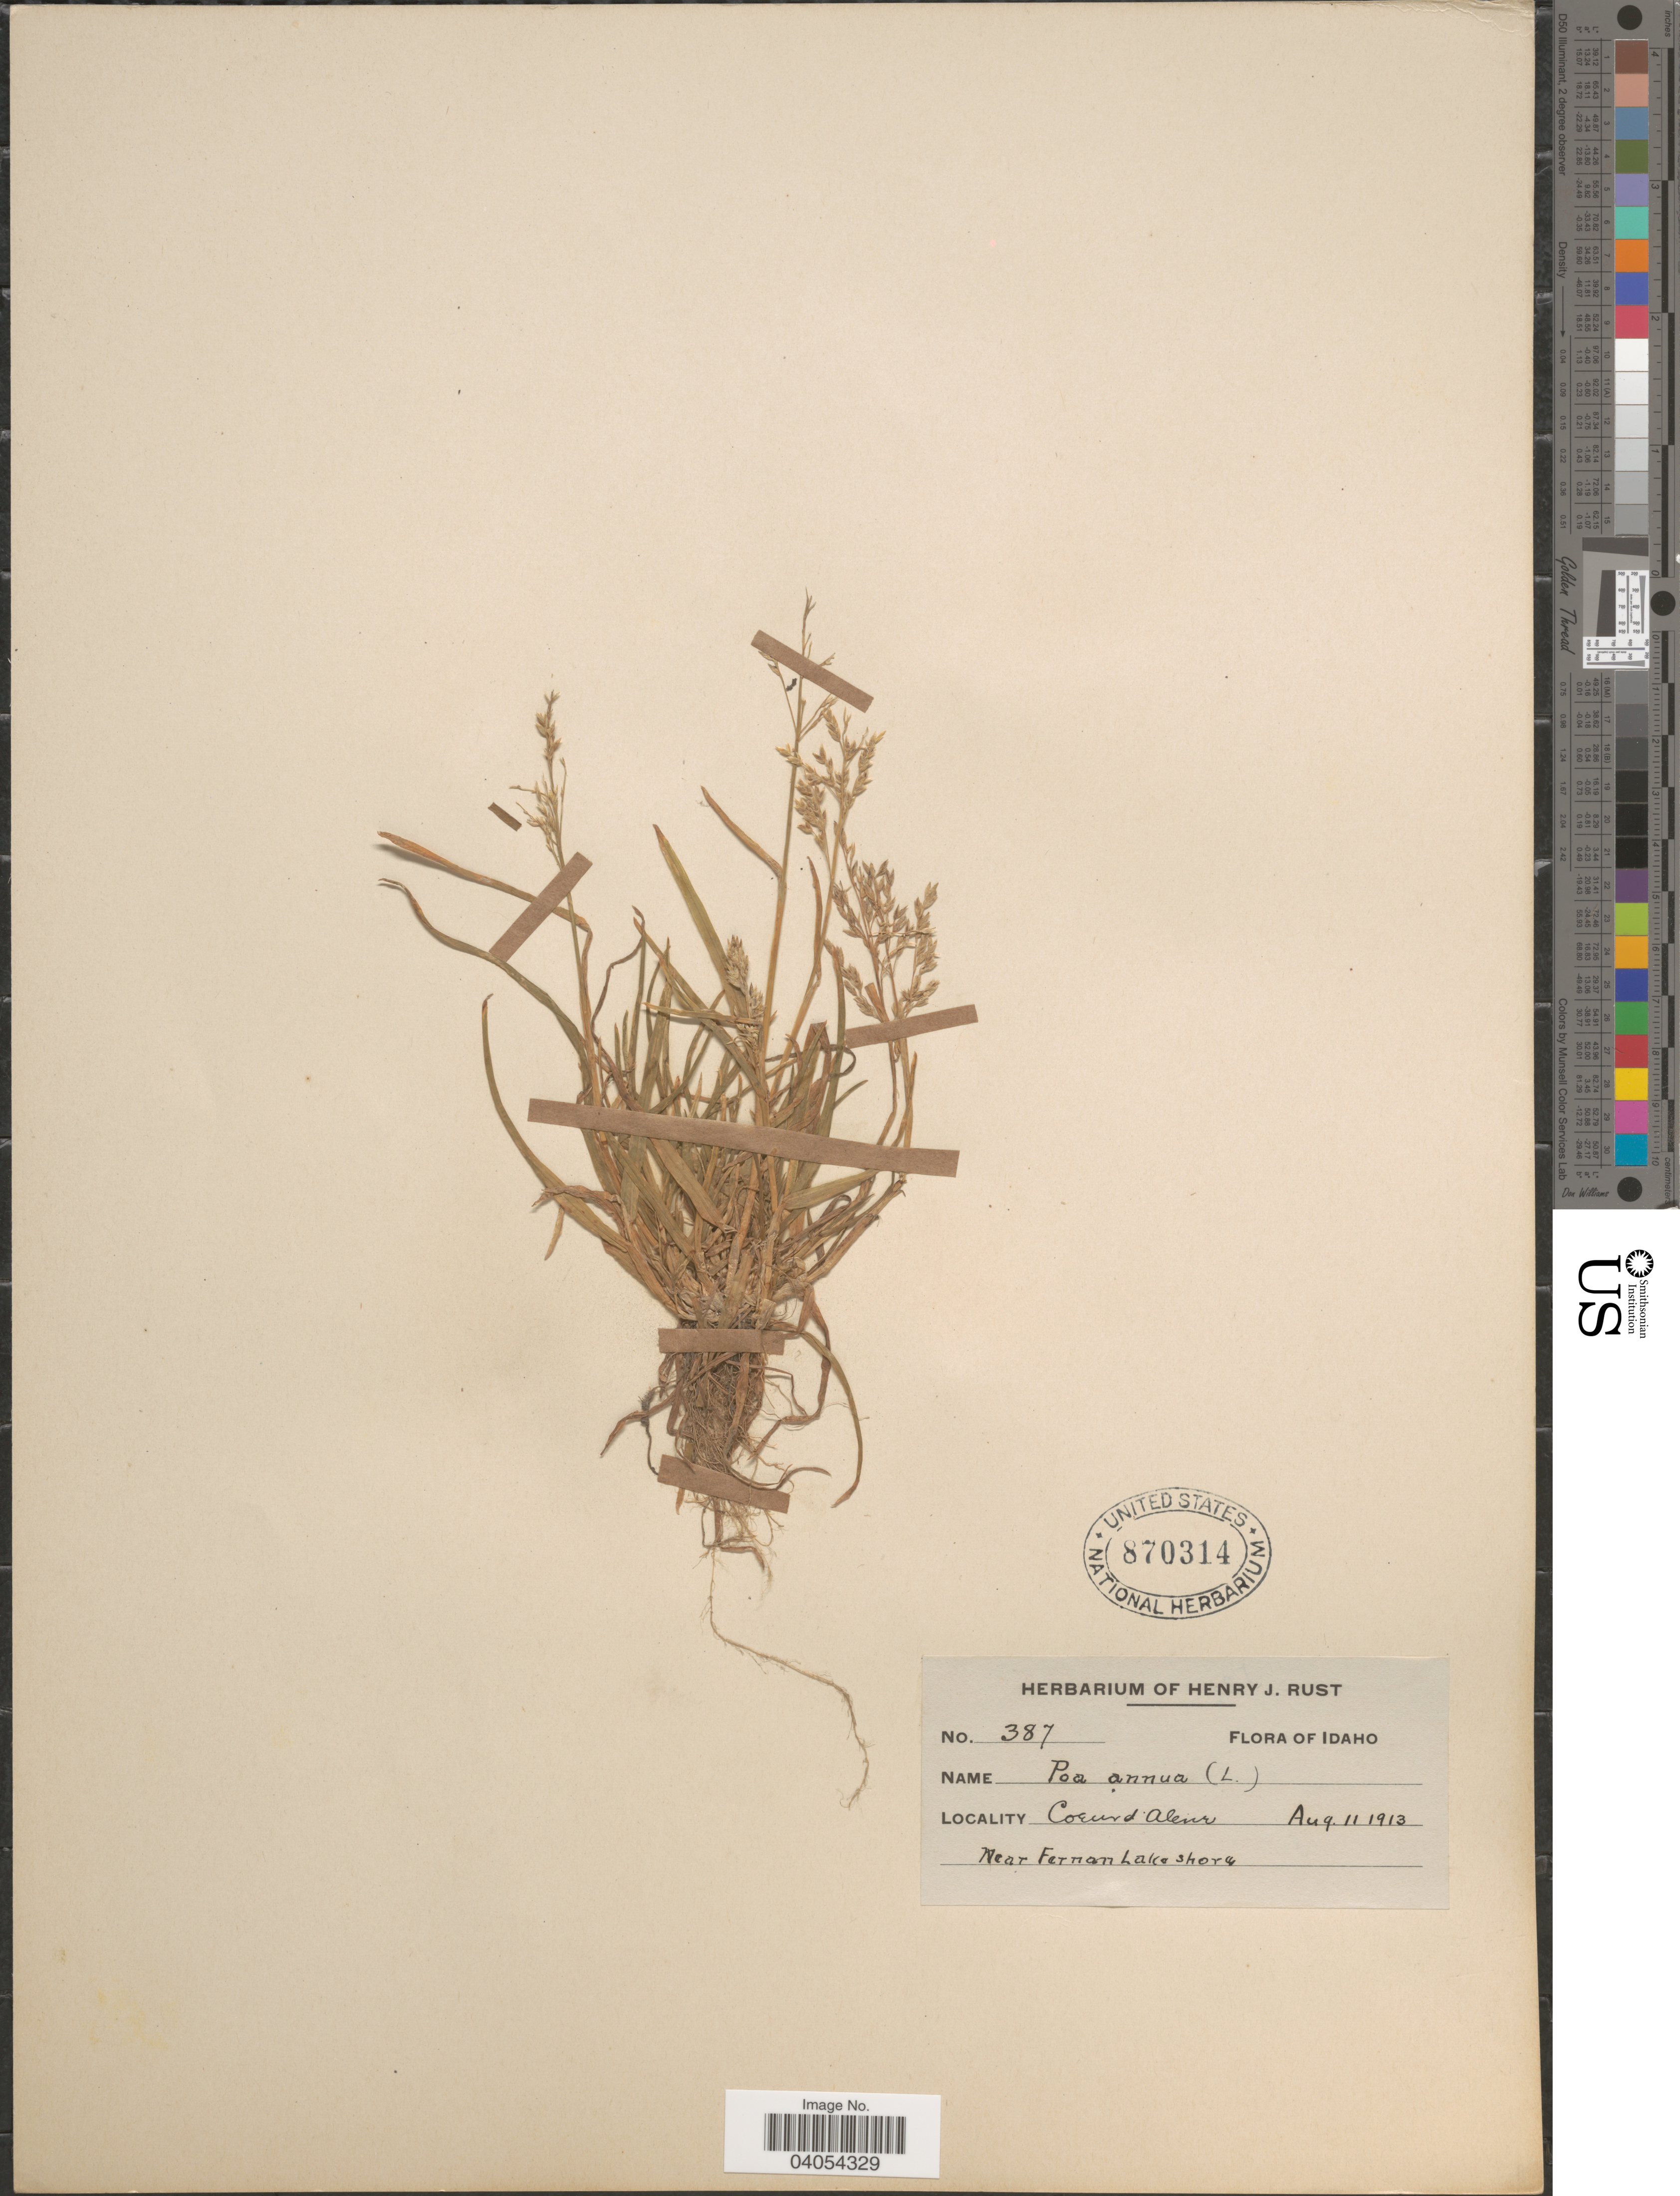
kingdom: Plantae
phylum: Tracheophyta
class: Liliopsida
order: Poales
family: Poaceae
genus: Poa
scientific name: Poa annua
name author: L.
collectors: ex herb. Henry J. Rust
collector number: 387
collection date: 1913-08-11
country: United States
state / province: Idaho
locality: Coeur d'Alene. Near Fernan Lake shore.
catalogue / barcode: US 870314